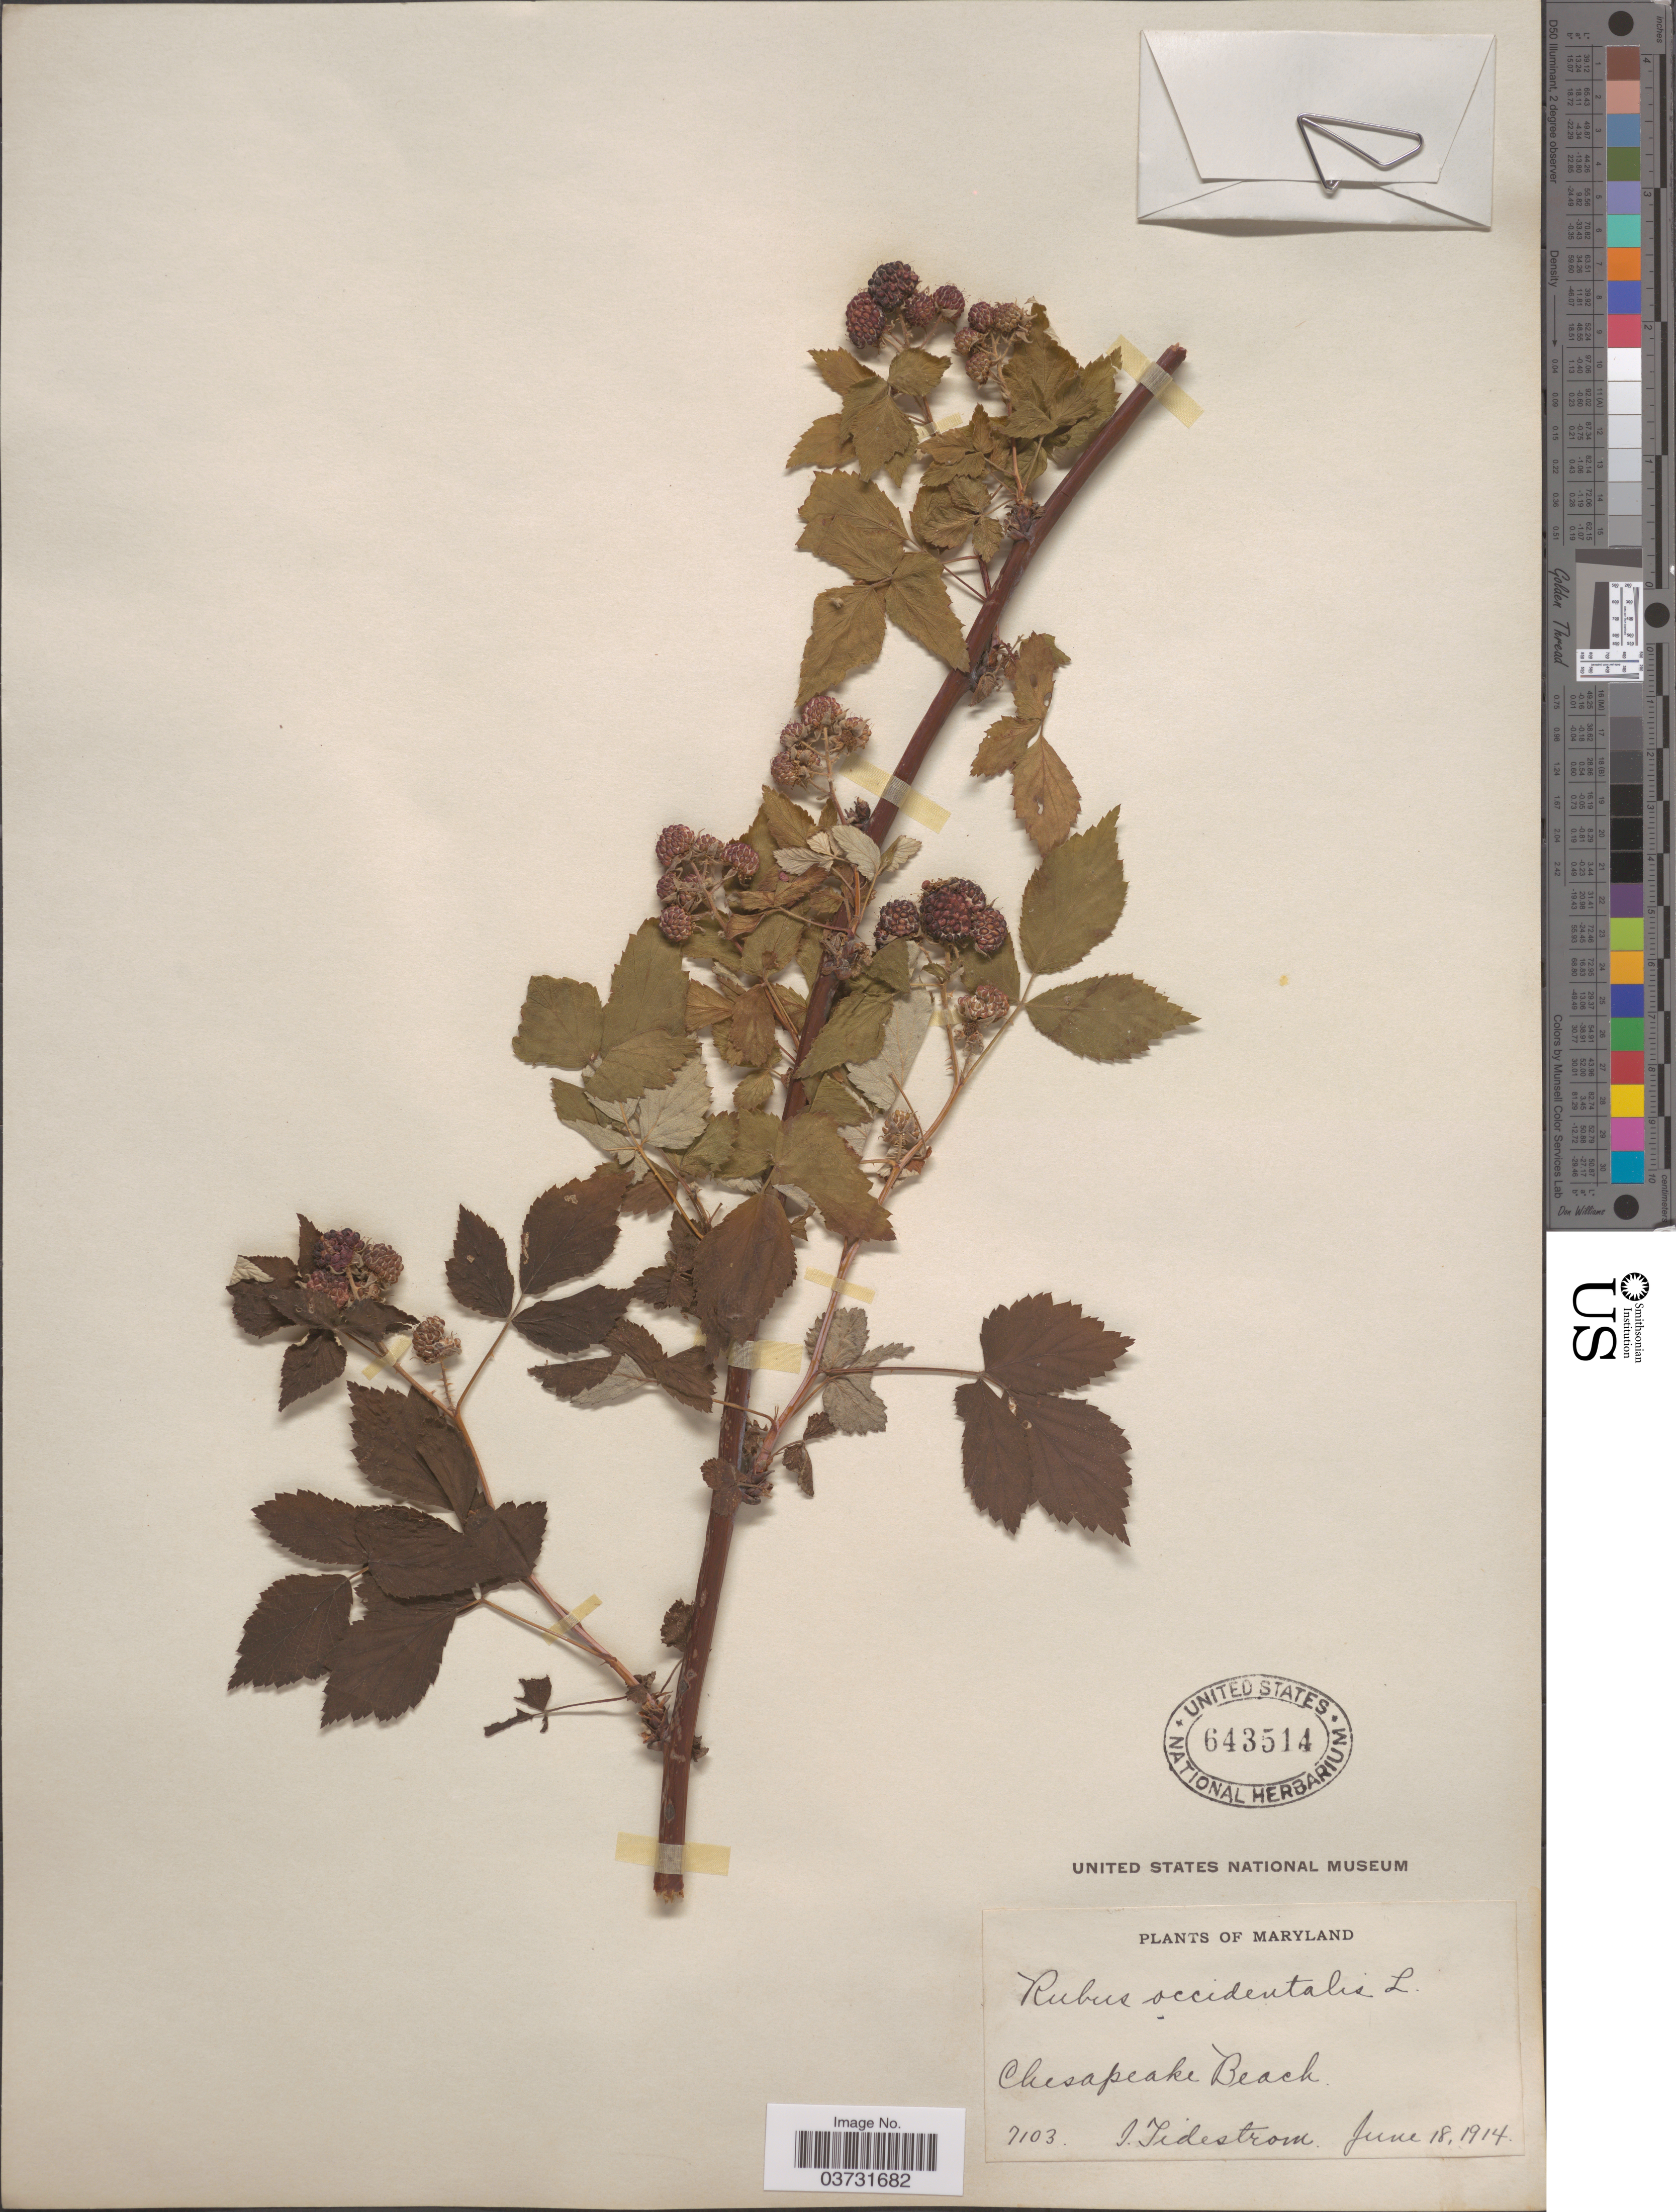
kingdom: Plantae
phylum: Tracheophyta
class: Magnoliopsida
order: Rosales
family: Rosaceae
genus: Rubus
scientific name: Rubus occidentalis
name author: L.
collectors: I. F. Tidestrom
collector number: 7103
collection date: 1914-06-18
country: United States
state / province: Maryland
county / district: Calvert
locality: Chesapeake Beach.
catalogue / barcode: US 643514